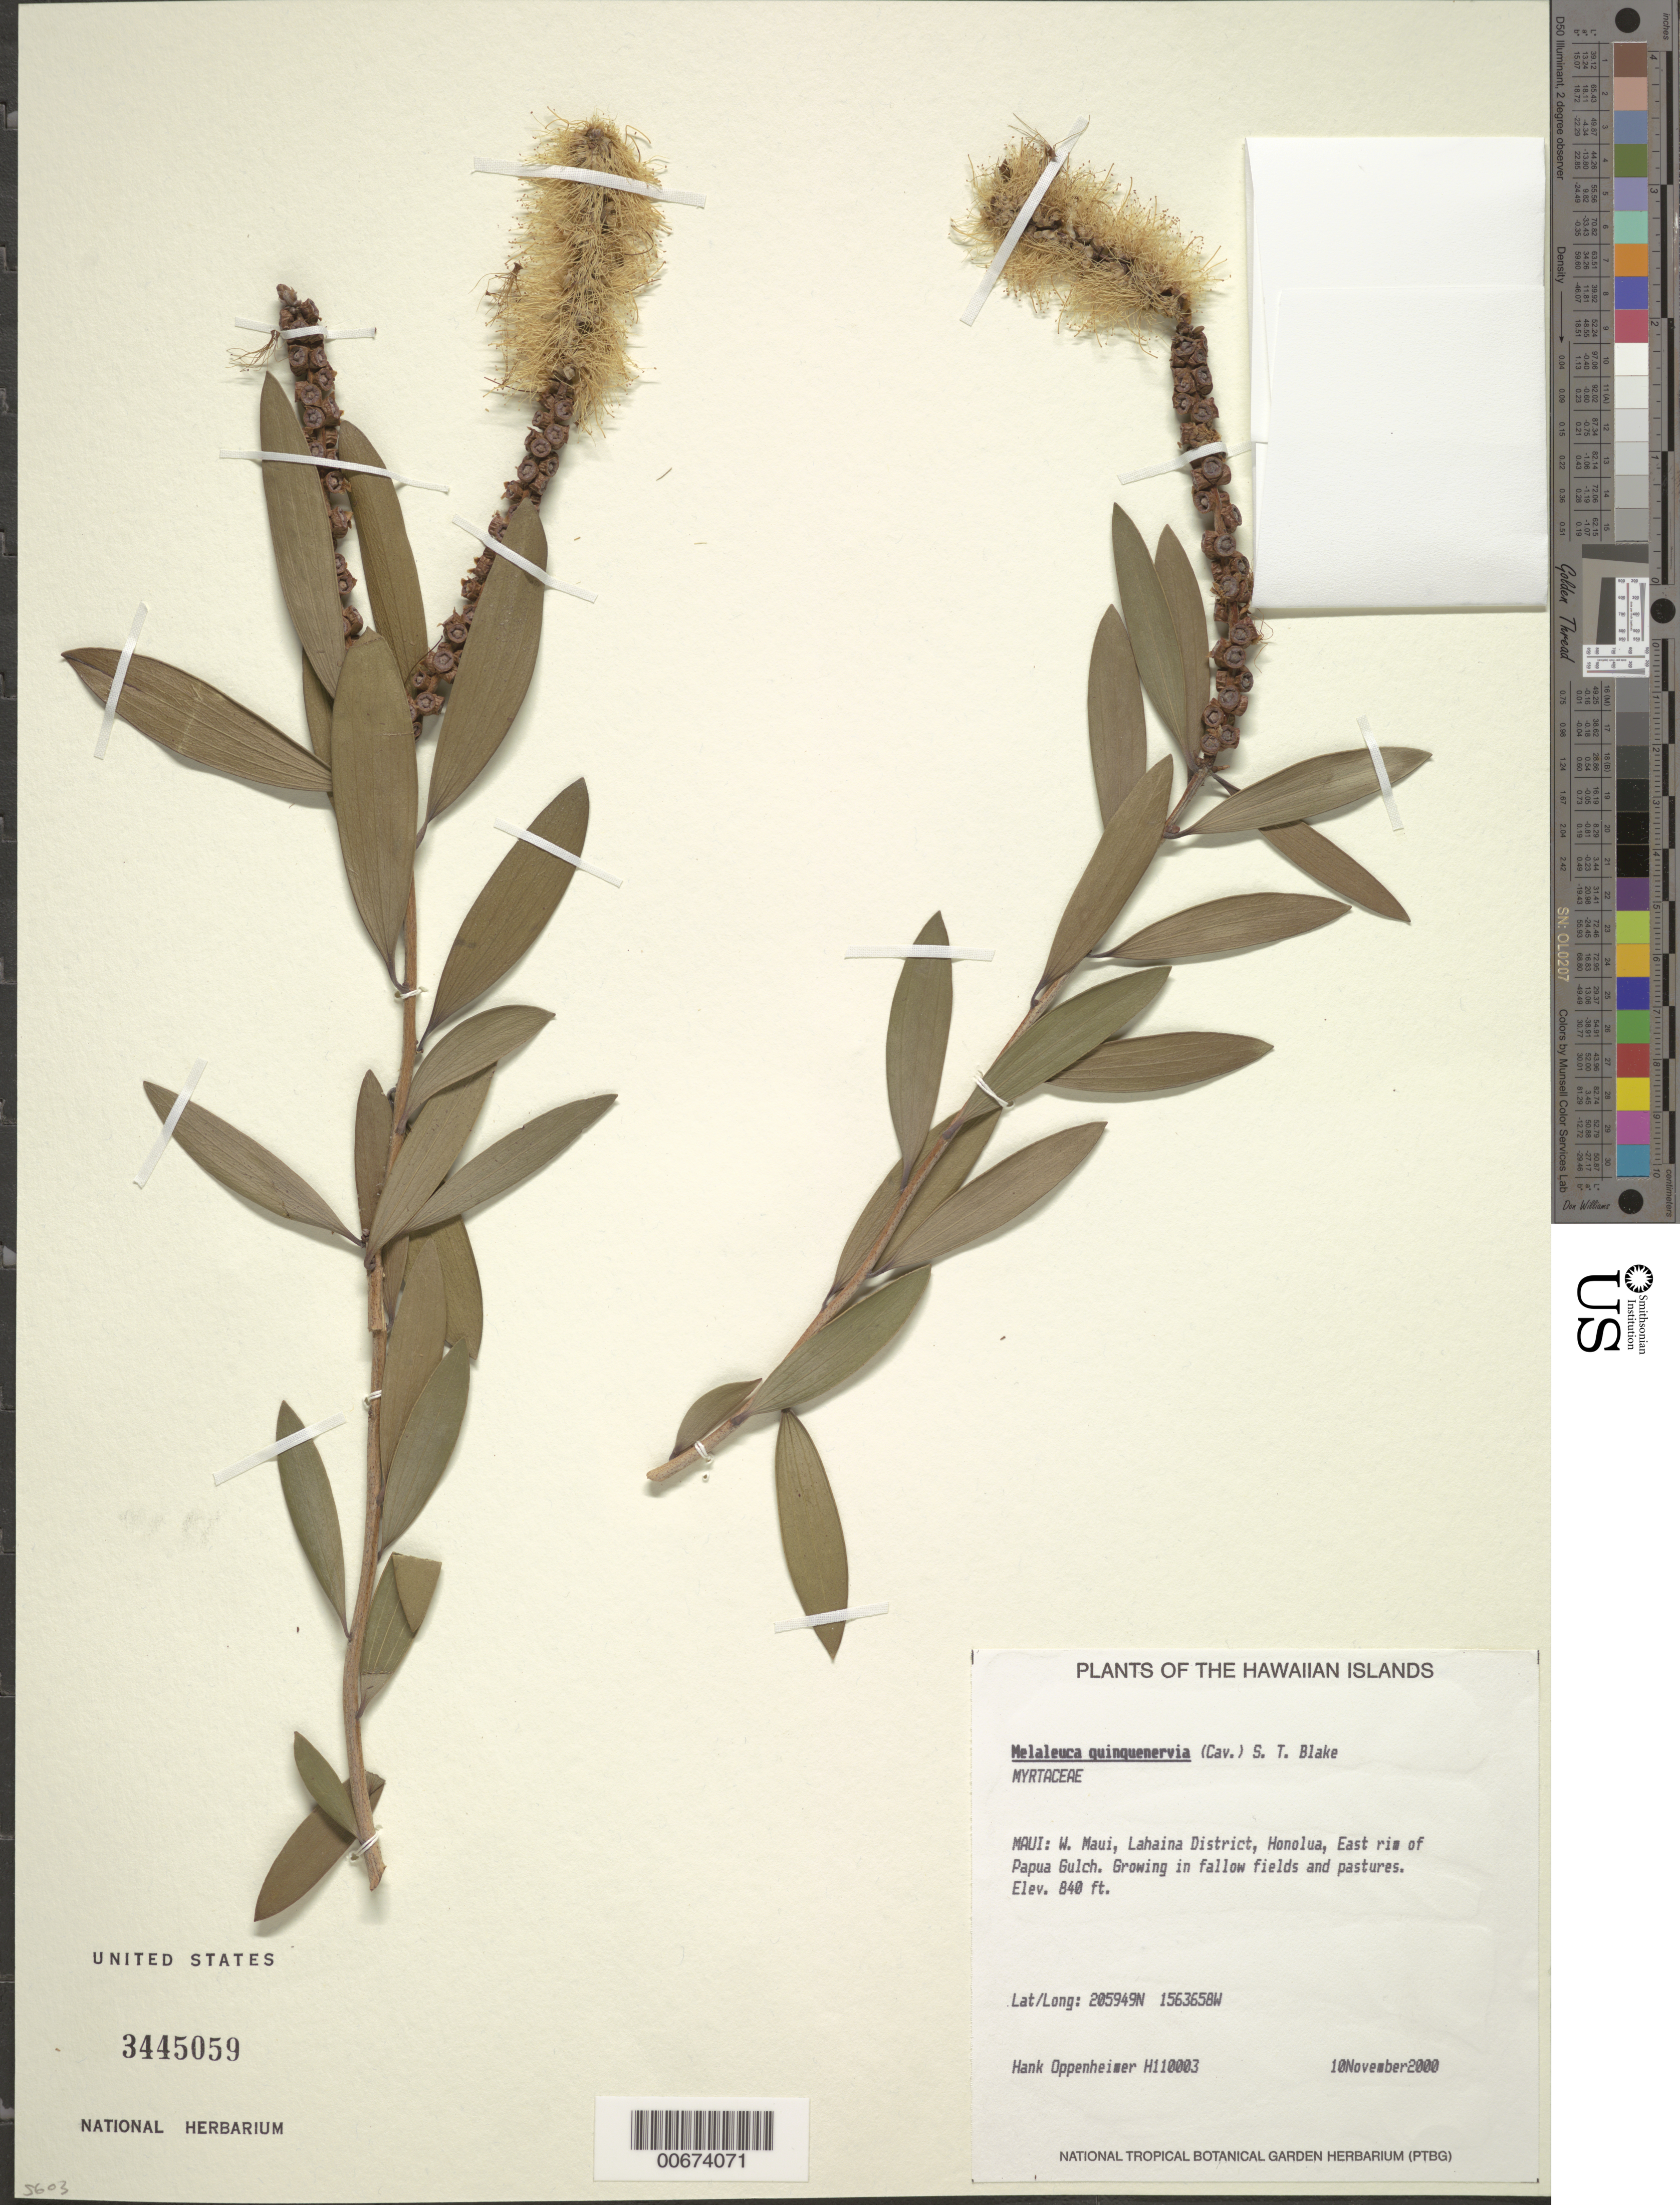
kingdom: Plantae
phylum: Tracheophyta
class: Magnoliopsida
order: Myrtales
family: Myrtaceae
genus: Melaleuca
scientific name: Melaleuca quinquenervia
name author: (Cav.) S.T. Blake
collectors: H. L. Oppenheimer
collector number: H110003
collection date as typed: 10 Nov 2001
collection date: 2000-11-10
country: United States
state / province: Hawaii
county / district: Maui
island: Maui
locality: W Maui, Lahaina District, Honolua, East rim of Papua Gulch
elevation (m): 256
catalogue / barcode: US 3445059